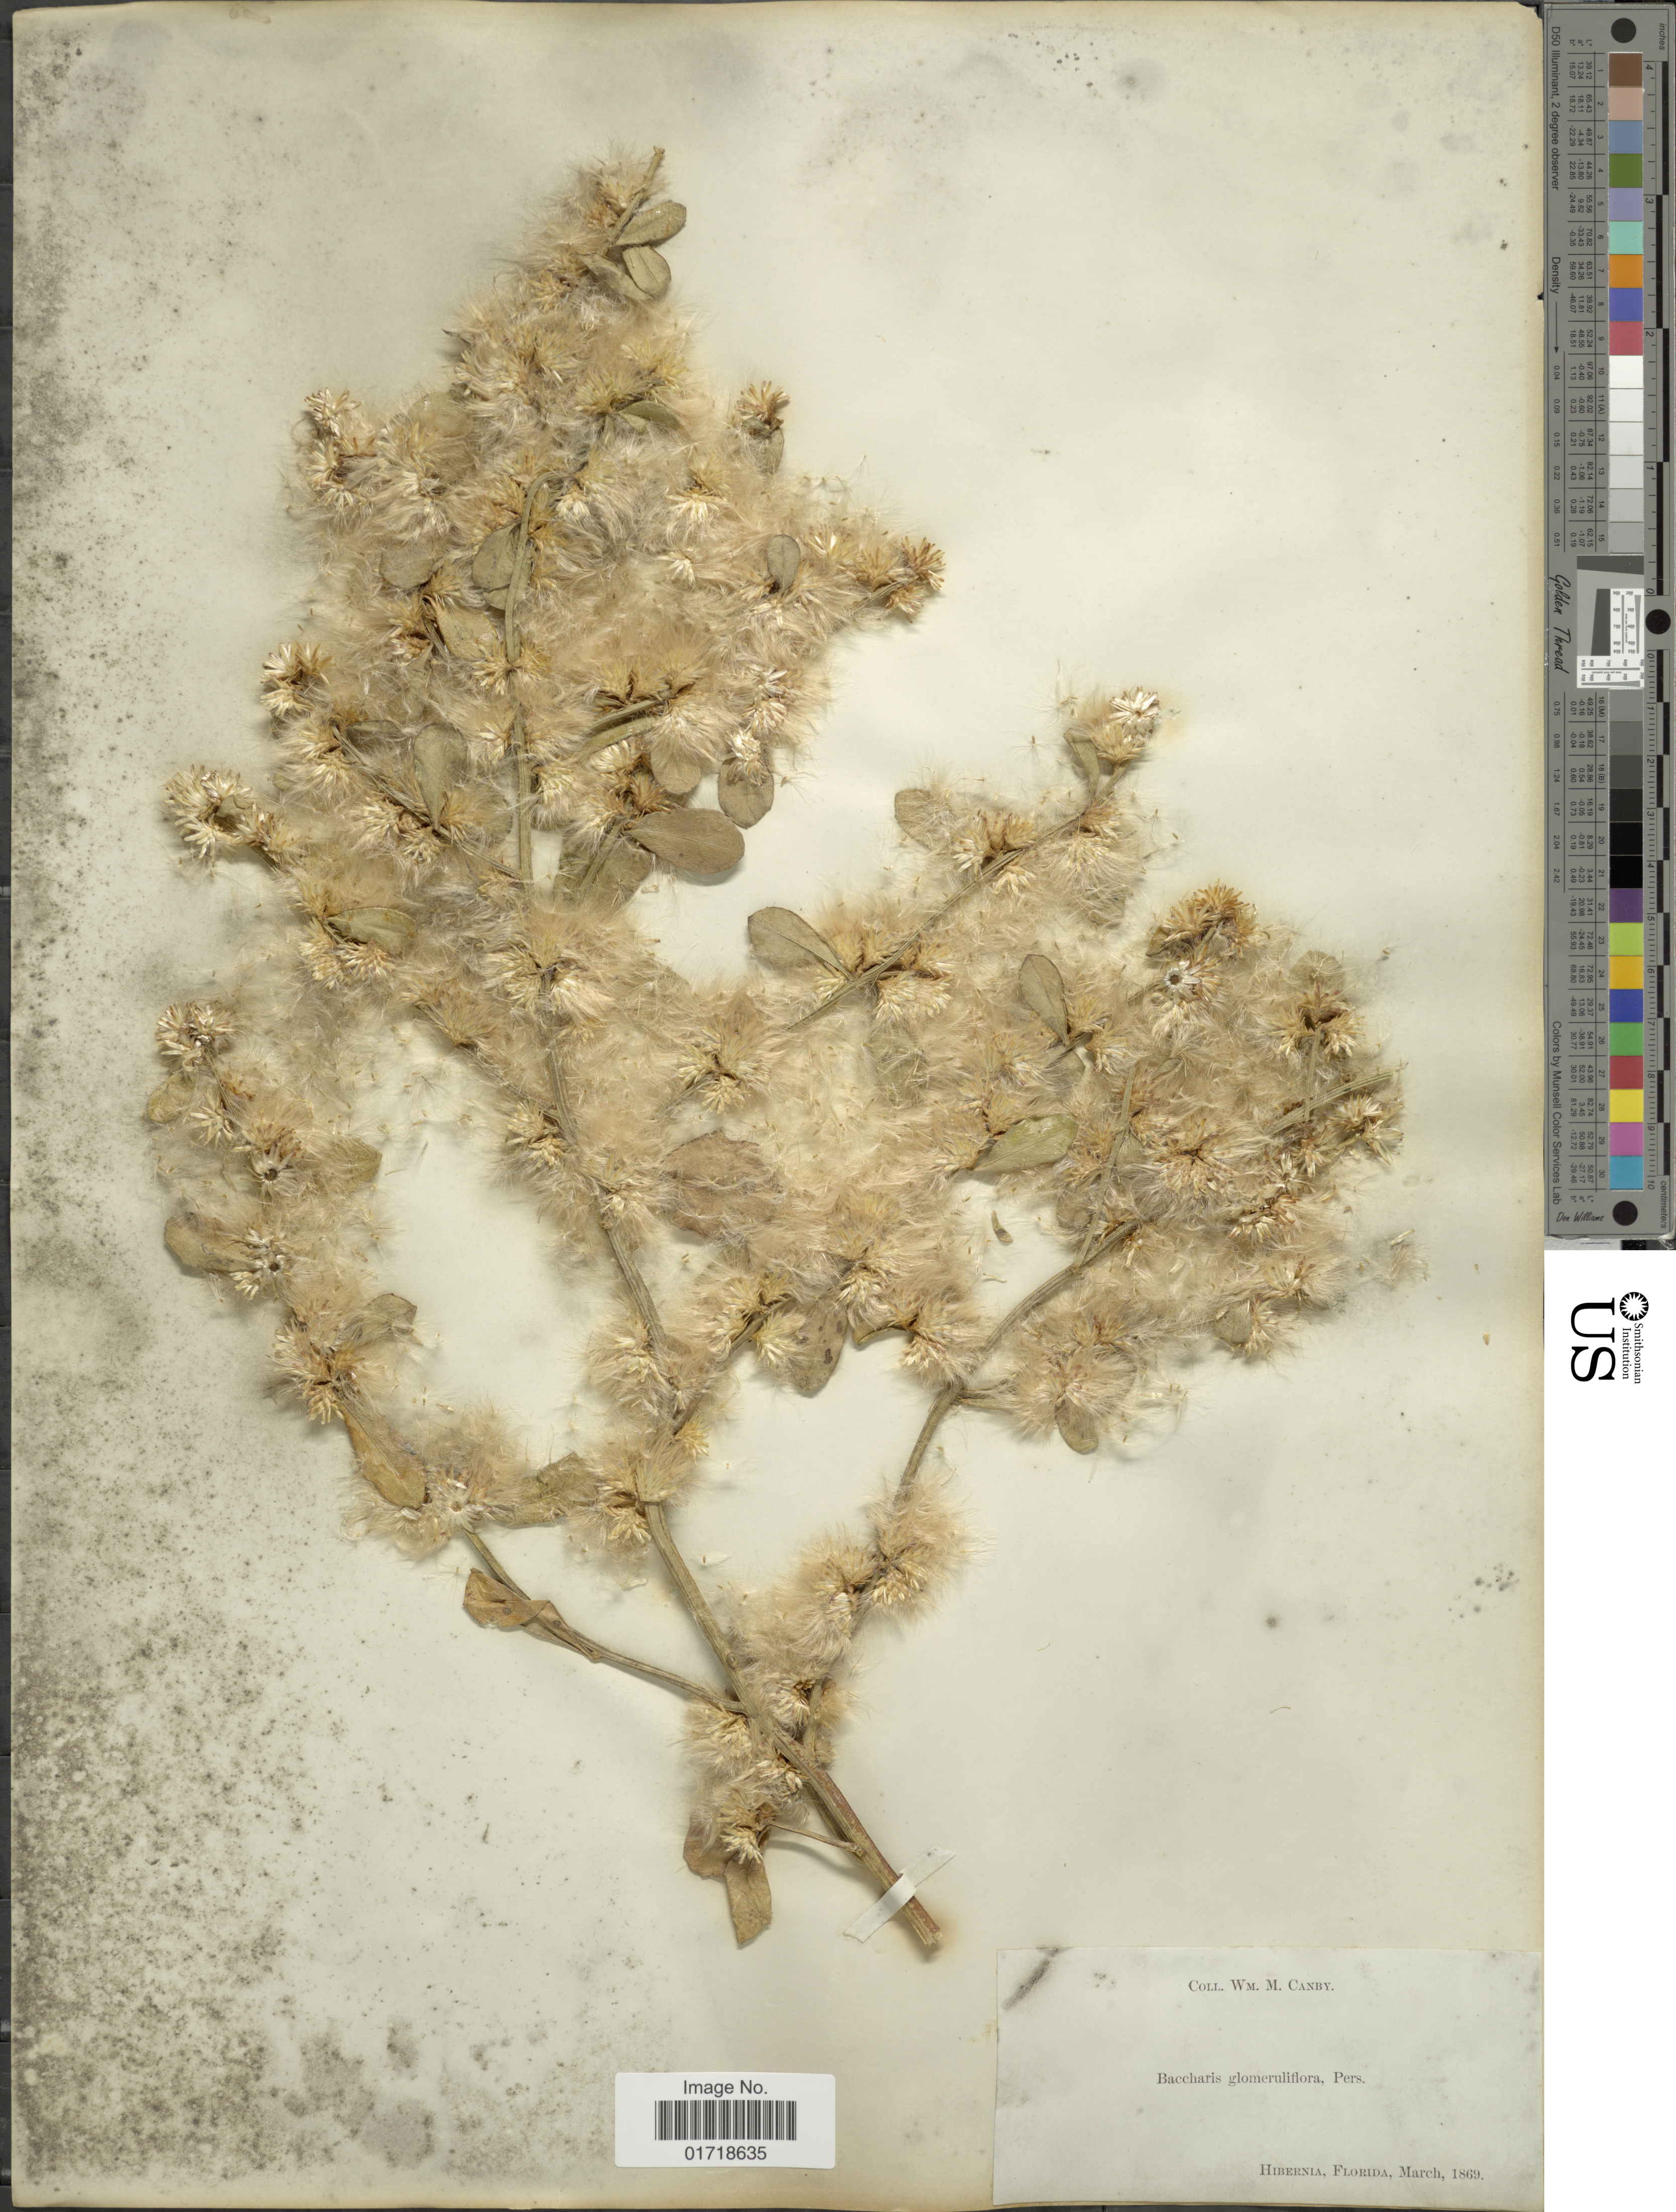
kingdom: Plantae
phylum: Tracheophyta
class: Magnoliopsida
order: Asterales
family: Asteraceae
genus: Baccharis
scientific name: Baccharis glomeruliflora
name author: Pers.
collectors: W. M. Canby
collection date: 1869-03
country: United States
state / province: Florida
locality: Hibernia.